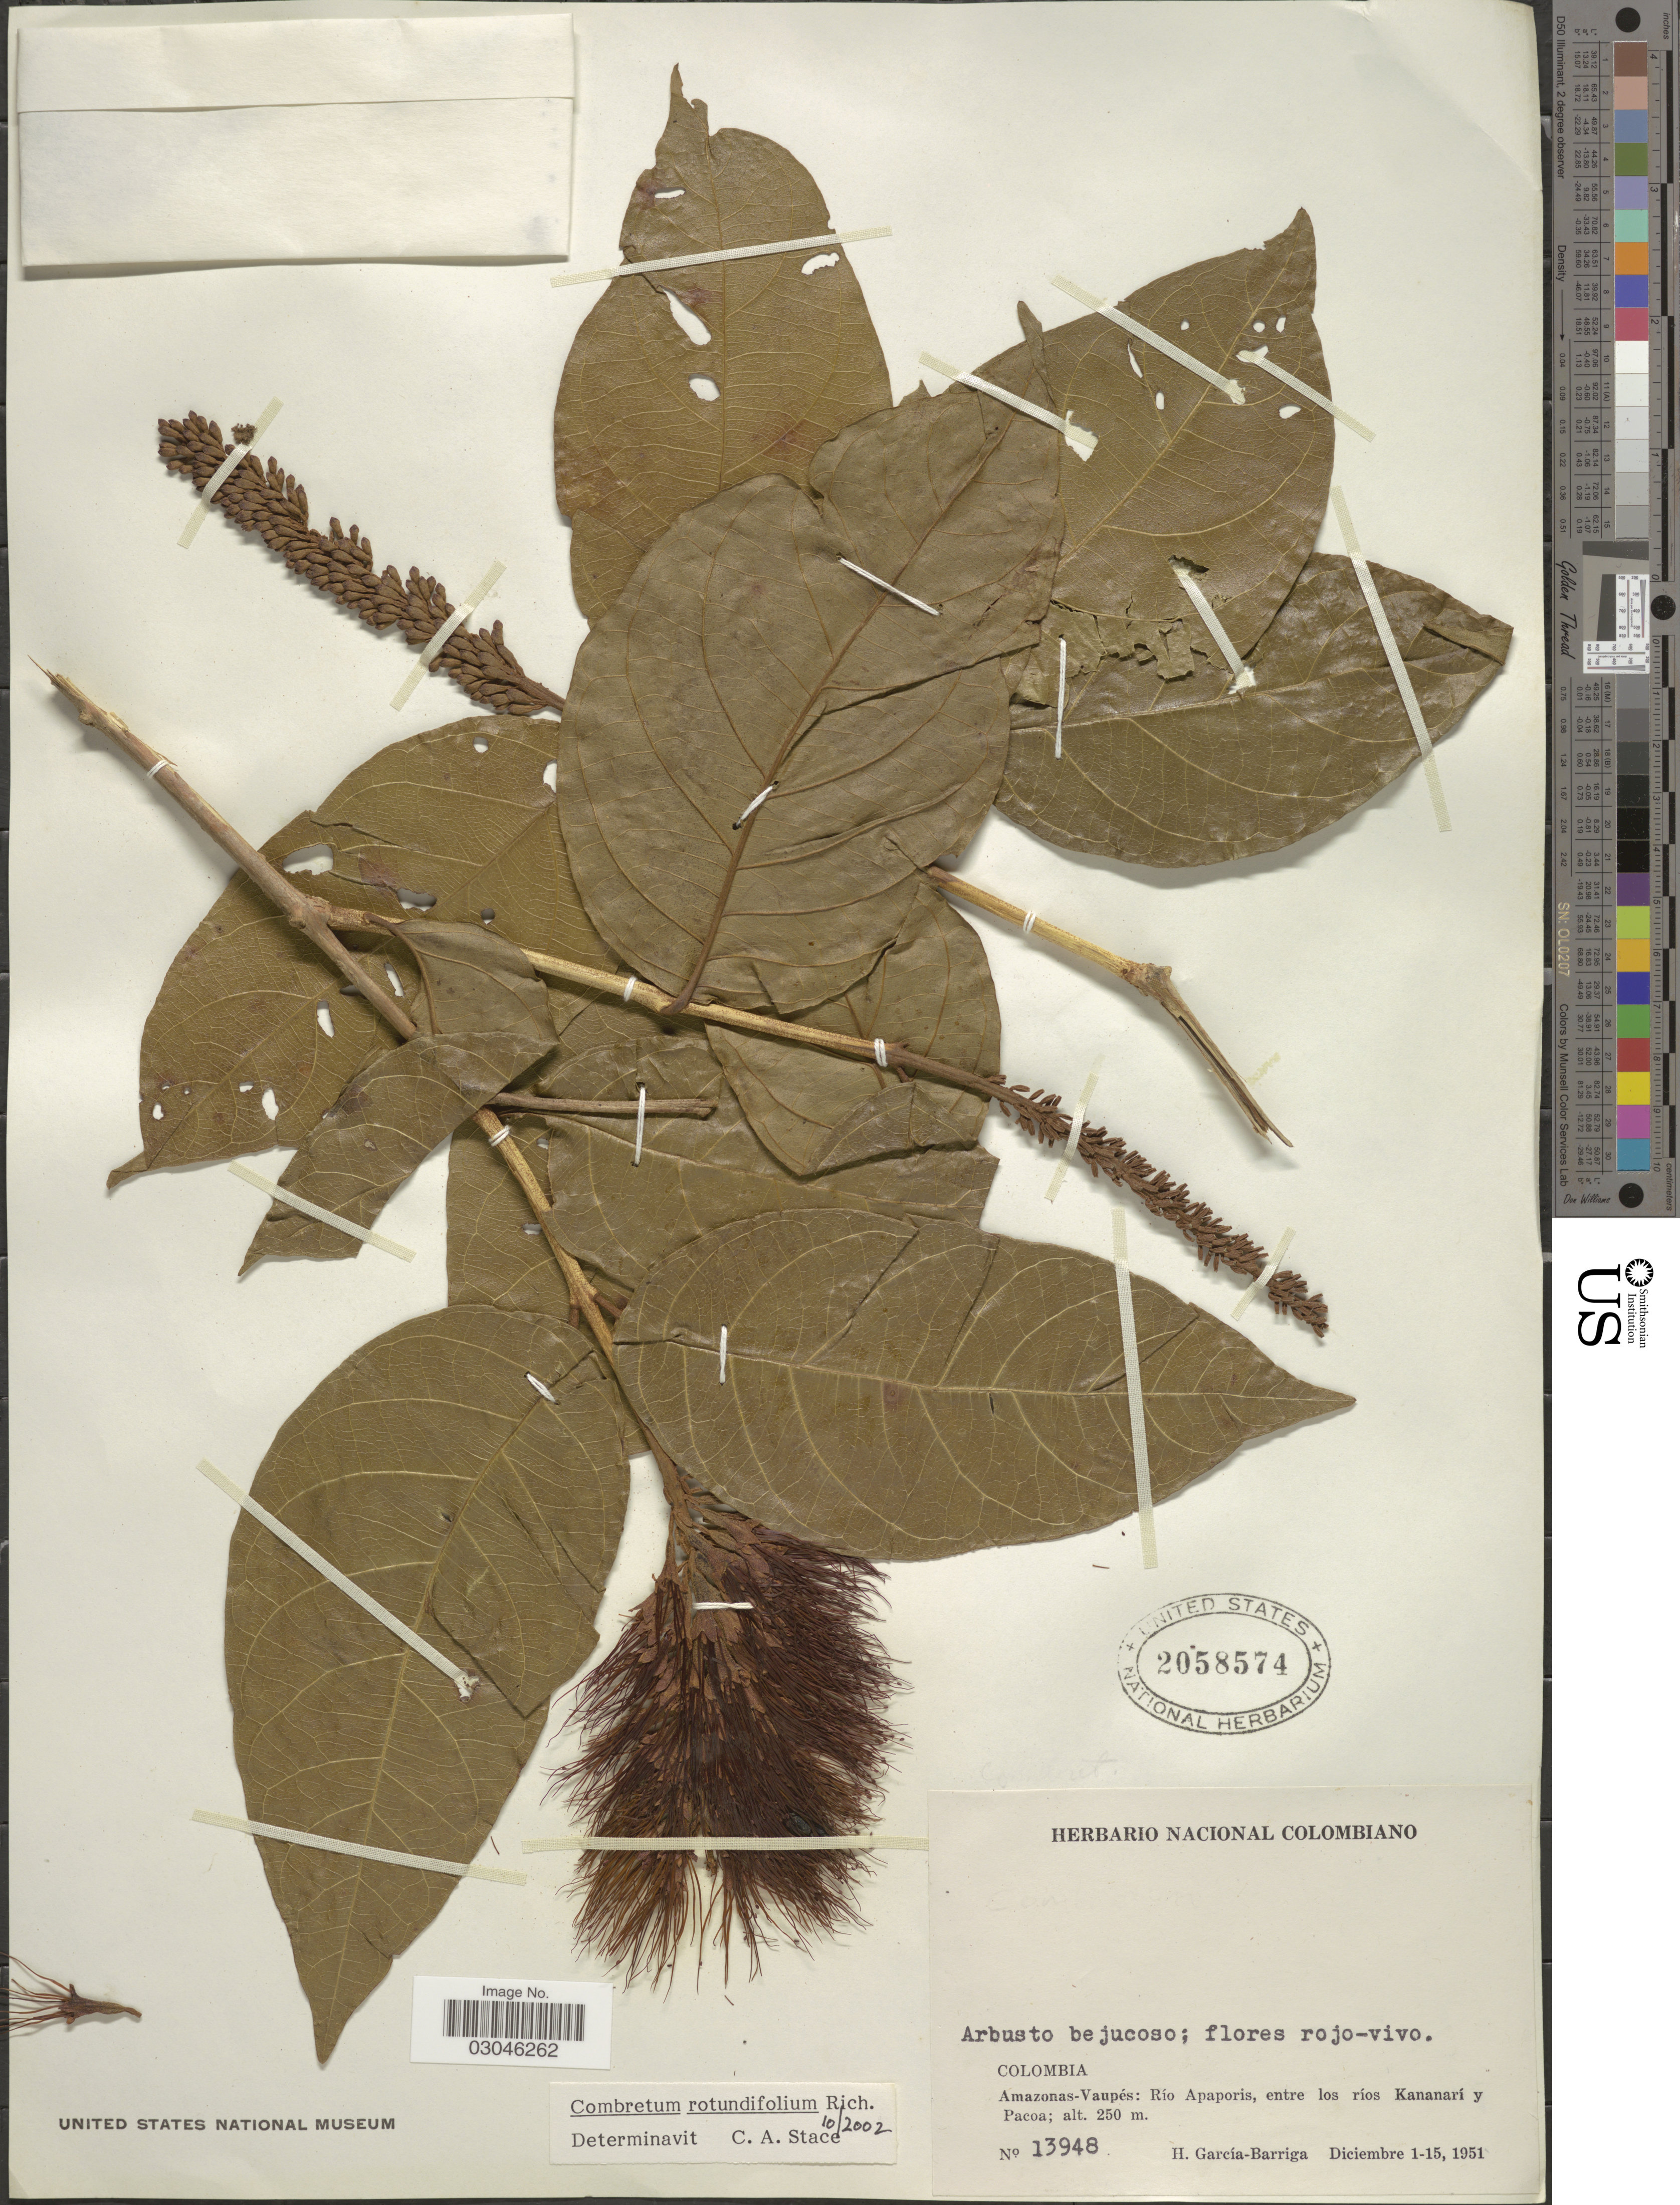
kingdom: Plantae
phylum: Tracheophyta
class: Magnoliopsida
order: Myrtales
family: Combretaceae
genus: Combretum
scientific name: Combretum rotundifolium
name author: Rich.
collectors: H. García Barriga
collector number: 13948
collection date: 1951-12-01/1951-12-15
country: Colombia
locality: Amazonas-Vaupés: Río Apaporis, entre los ríos Kananarí y Pacoa.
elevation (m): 250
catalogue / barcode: US 2058574